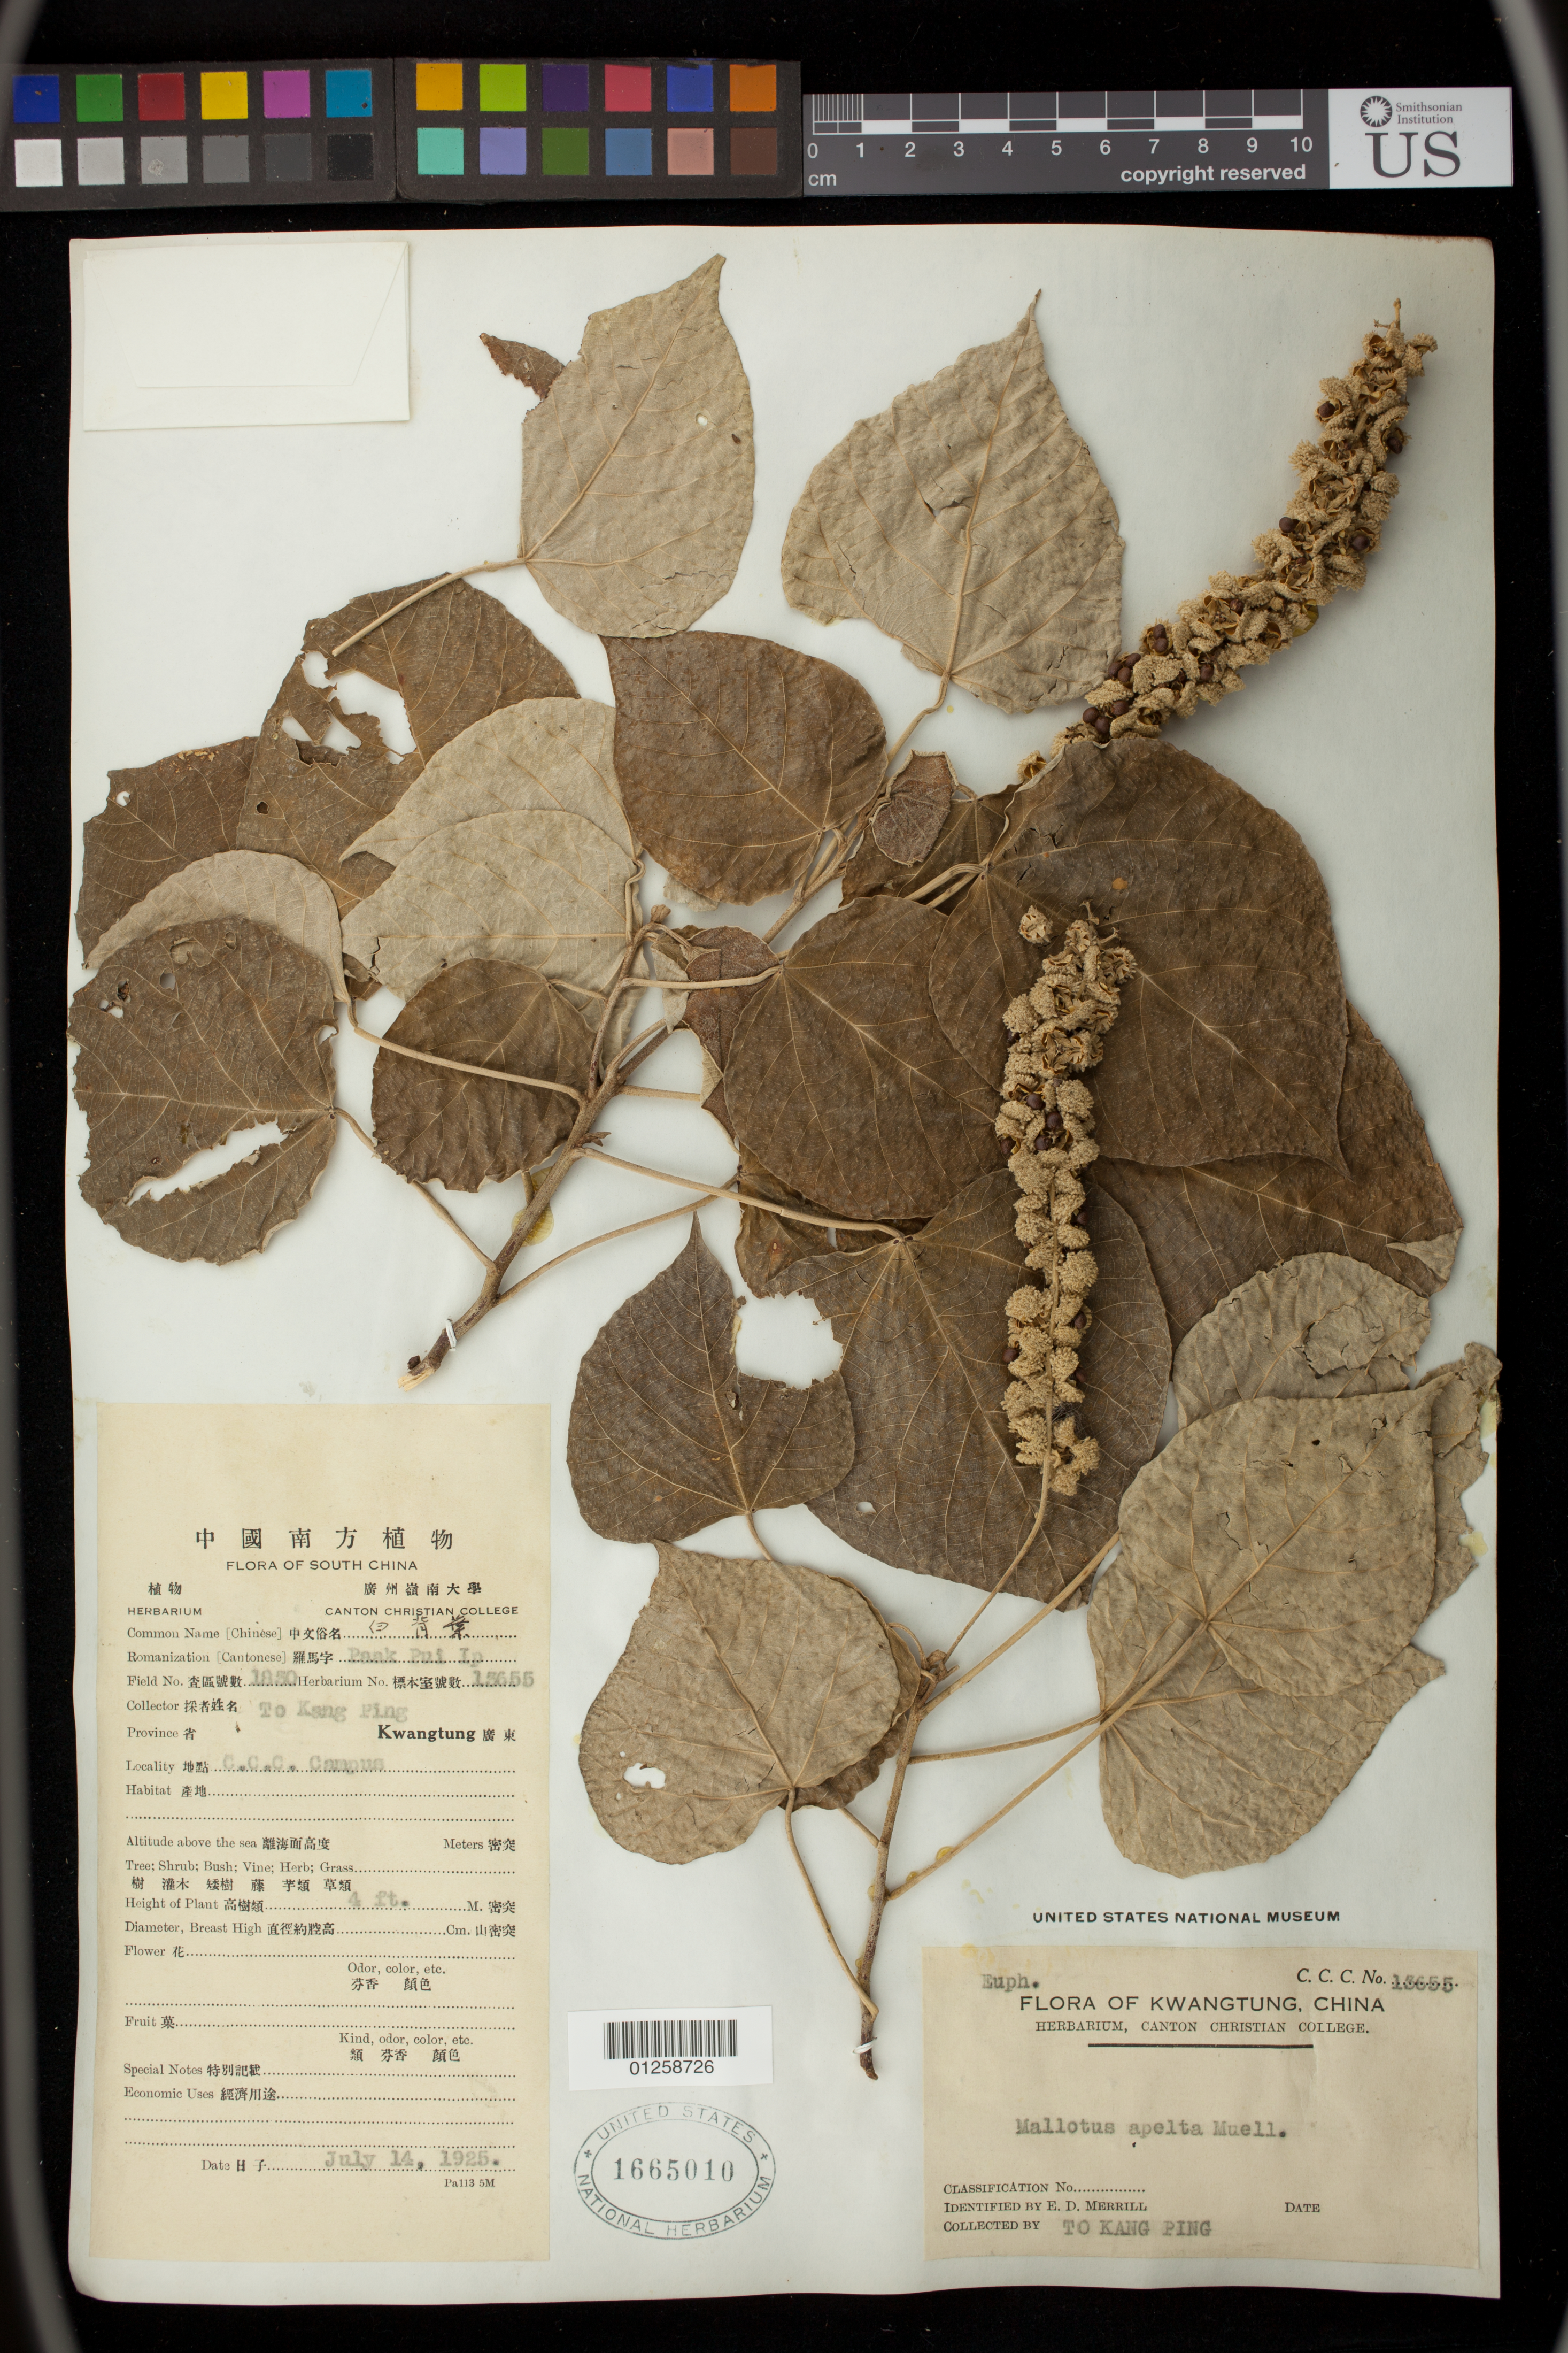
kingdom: Plantae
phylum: Tracheophyta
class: Magnoliopsida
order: Malpighiales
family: Euphorbiaceae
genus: Mallotus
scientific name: Mallotus apelta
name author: (Lour.) Müll. Arg.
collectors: Kang Peng To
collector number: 1850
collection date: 1925-07-14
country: China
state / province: Guangdong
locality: Canton Christian College Campus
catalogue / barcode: US 1665010